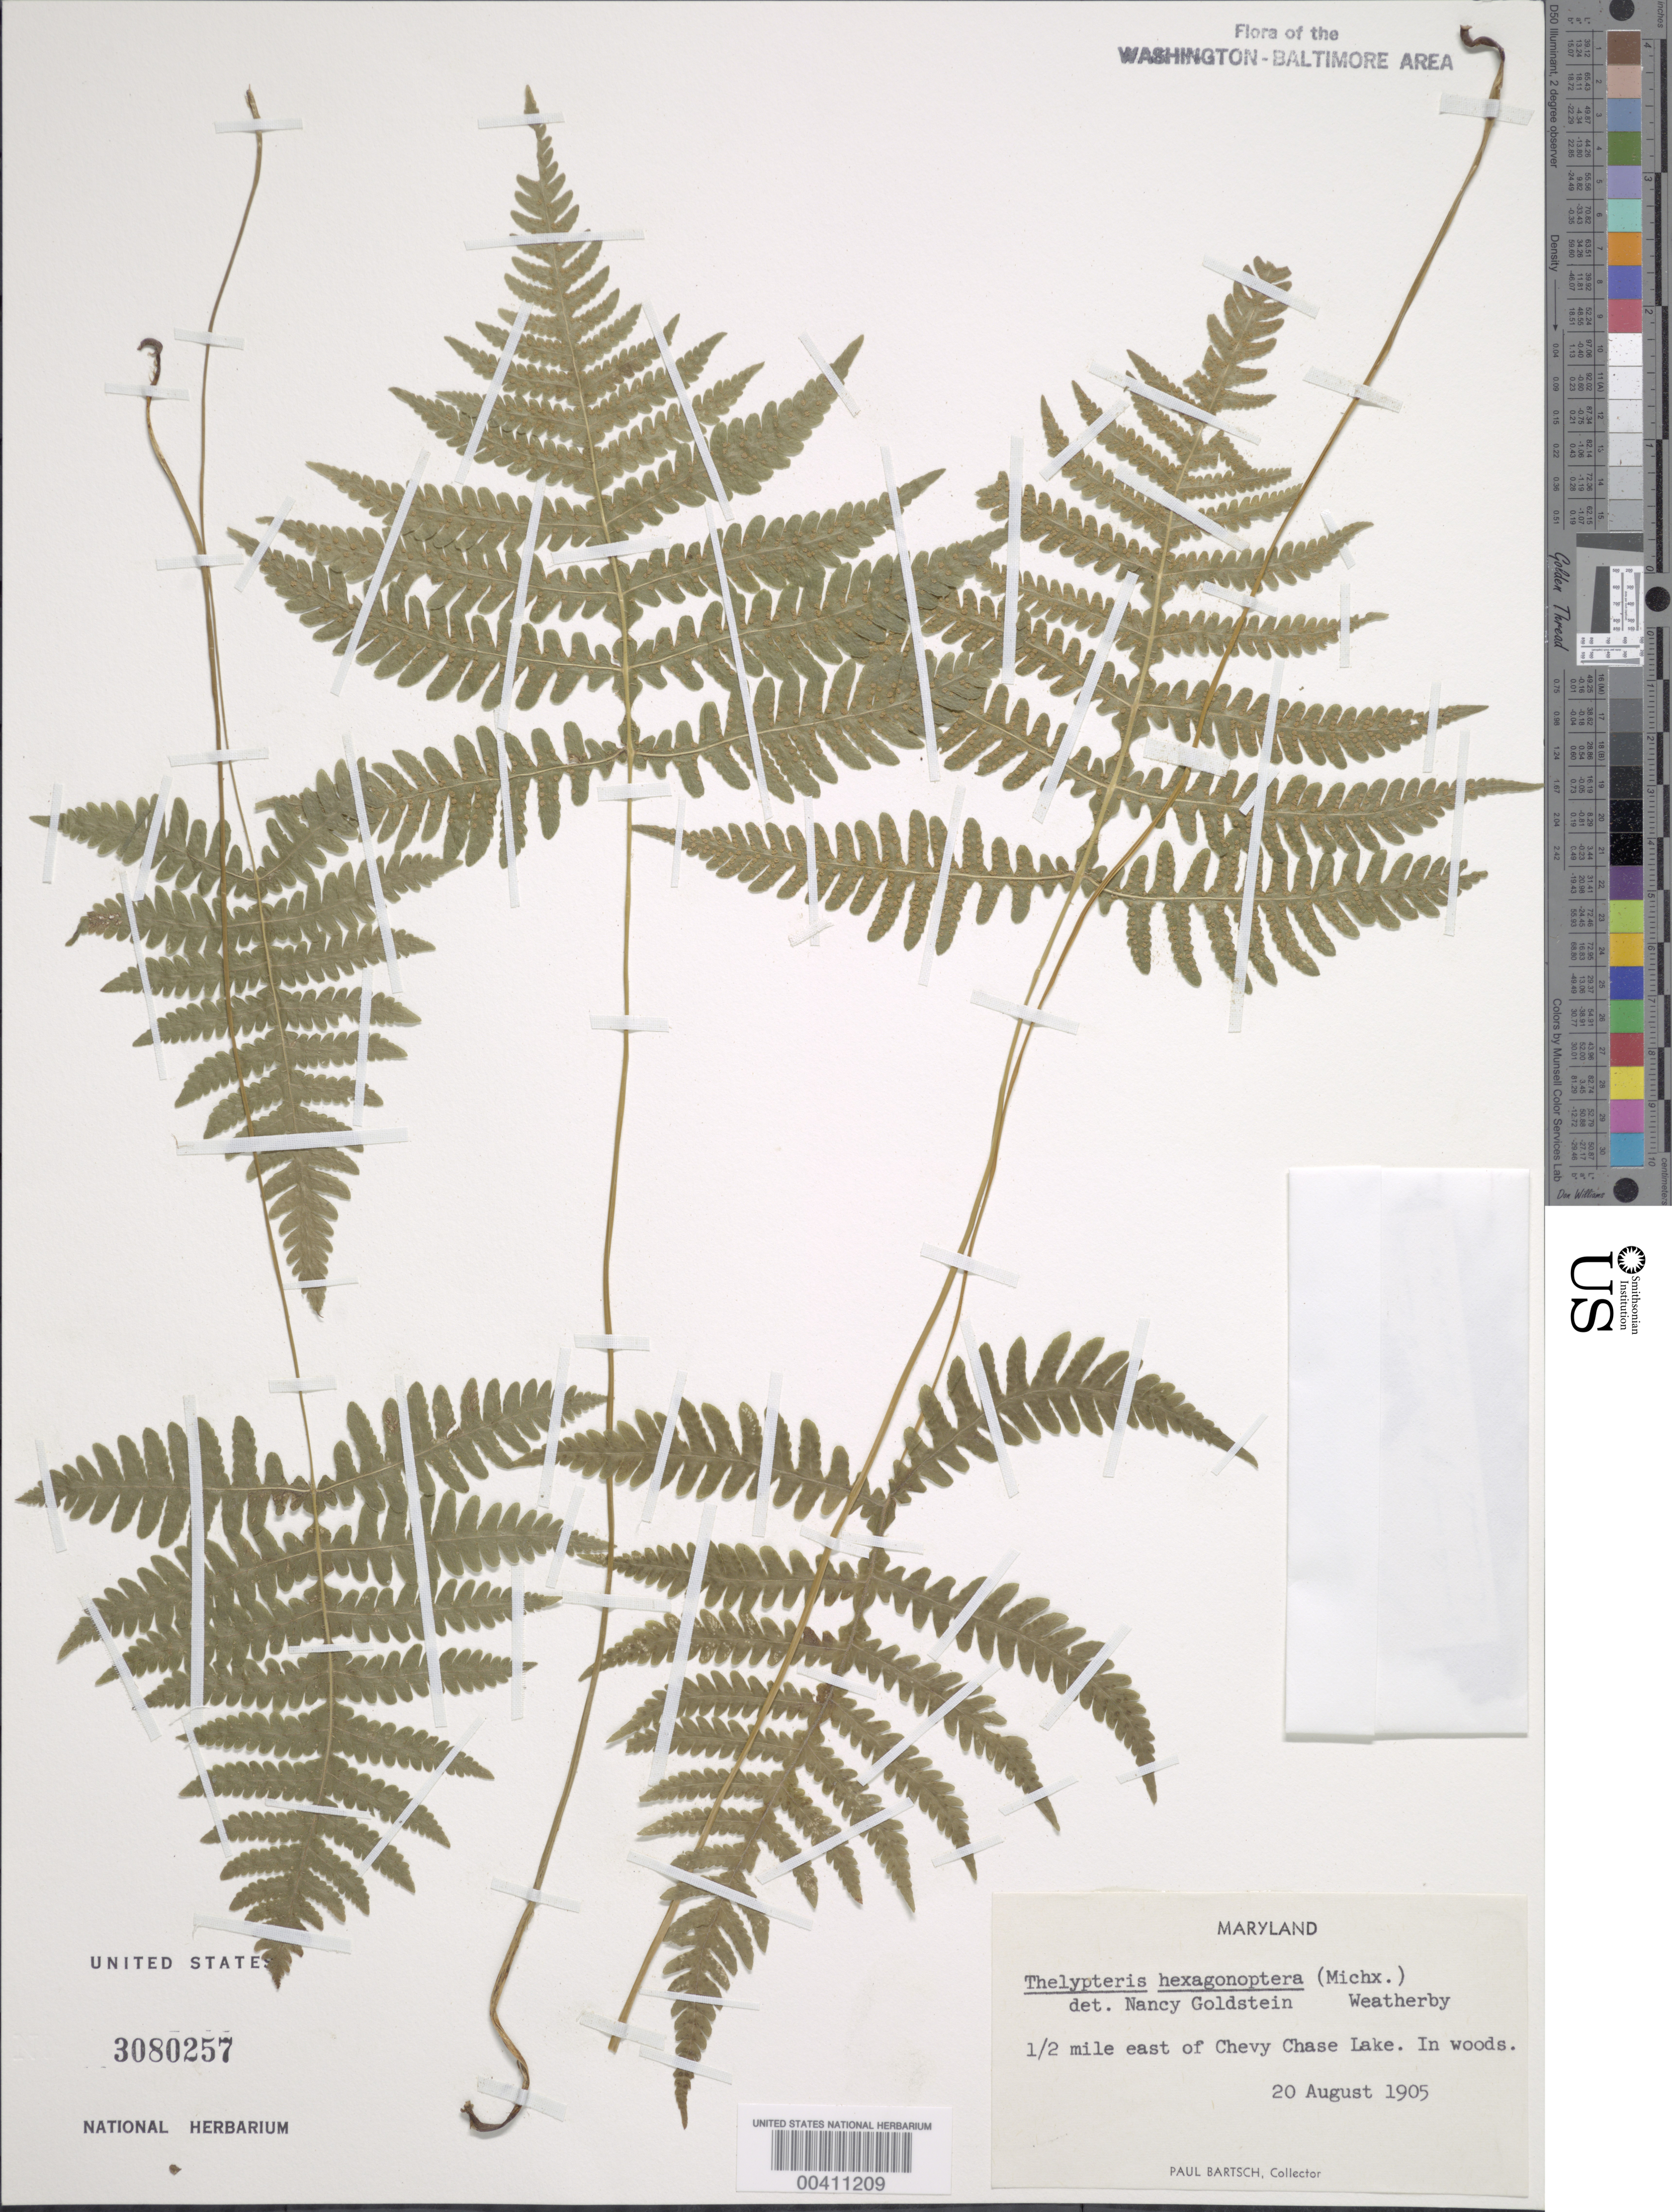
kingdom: Plantae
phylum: Tracheophyta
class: Polypodiopsida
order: Polypodiales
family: Thelypteridaceae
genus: Phegopteris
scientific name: Phegopteris hexagonoptera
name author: (Michx.) Fée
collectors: P. Bartsch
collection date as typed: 20 Aug 1905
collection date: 1905-08-20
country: United States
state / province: Maryland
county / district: Montgomery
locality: E of Chevy Chase Lake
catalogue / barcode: US 3080257